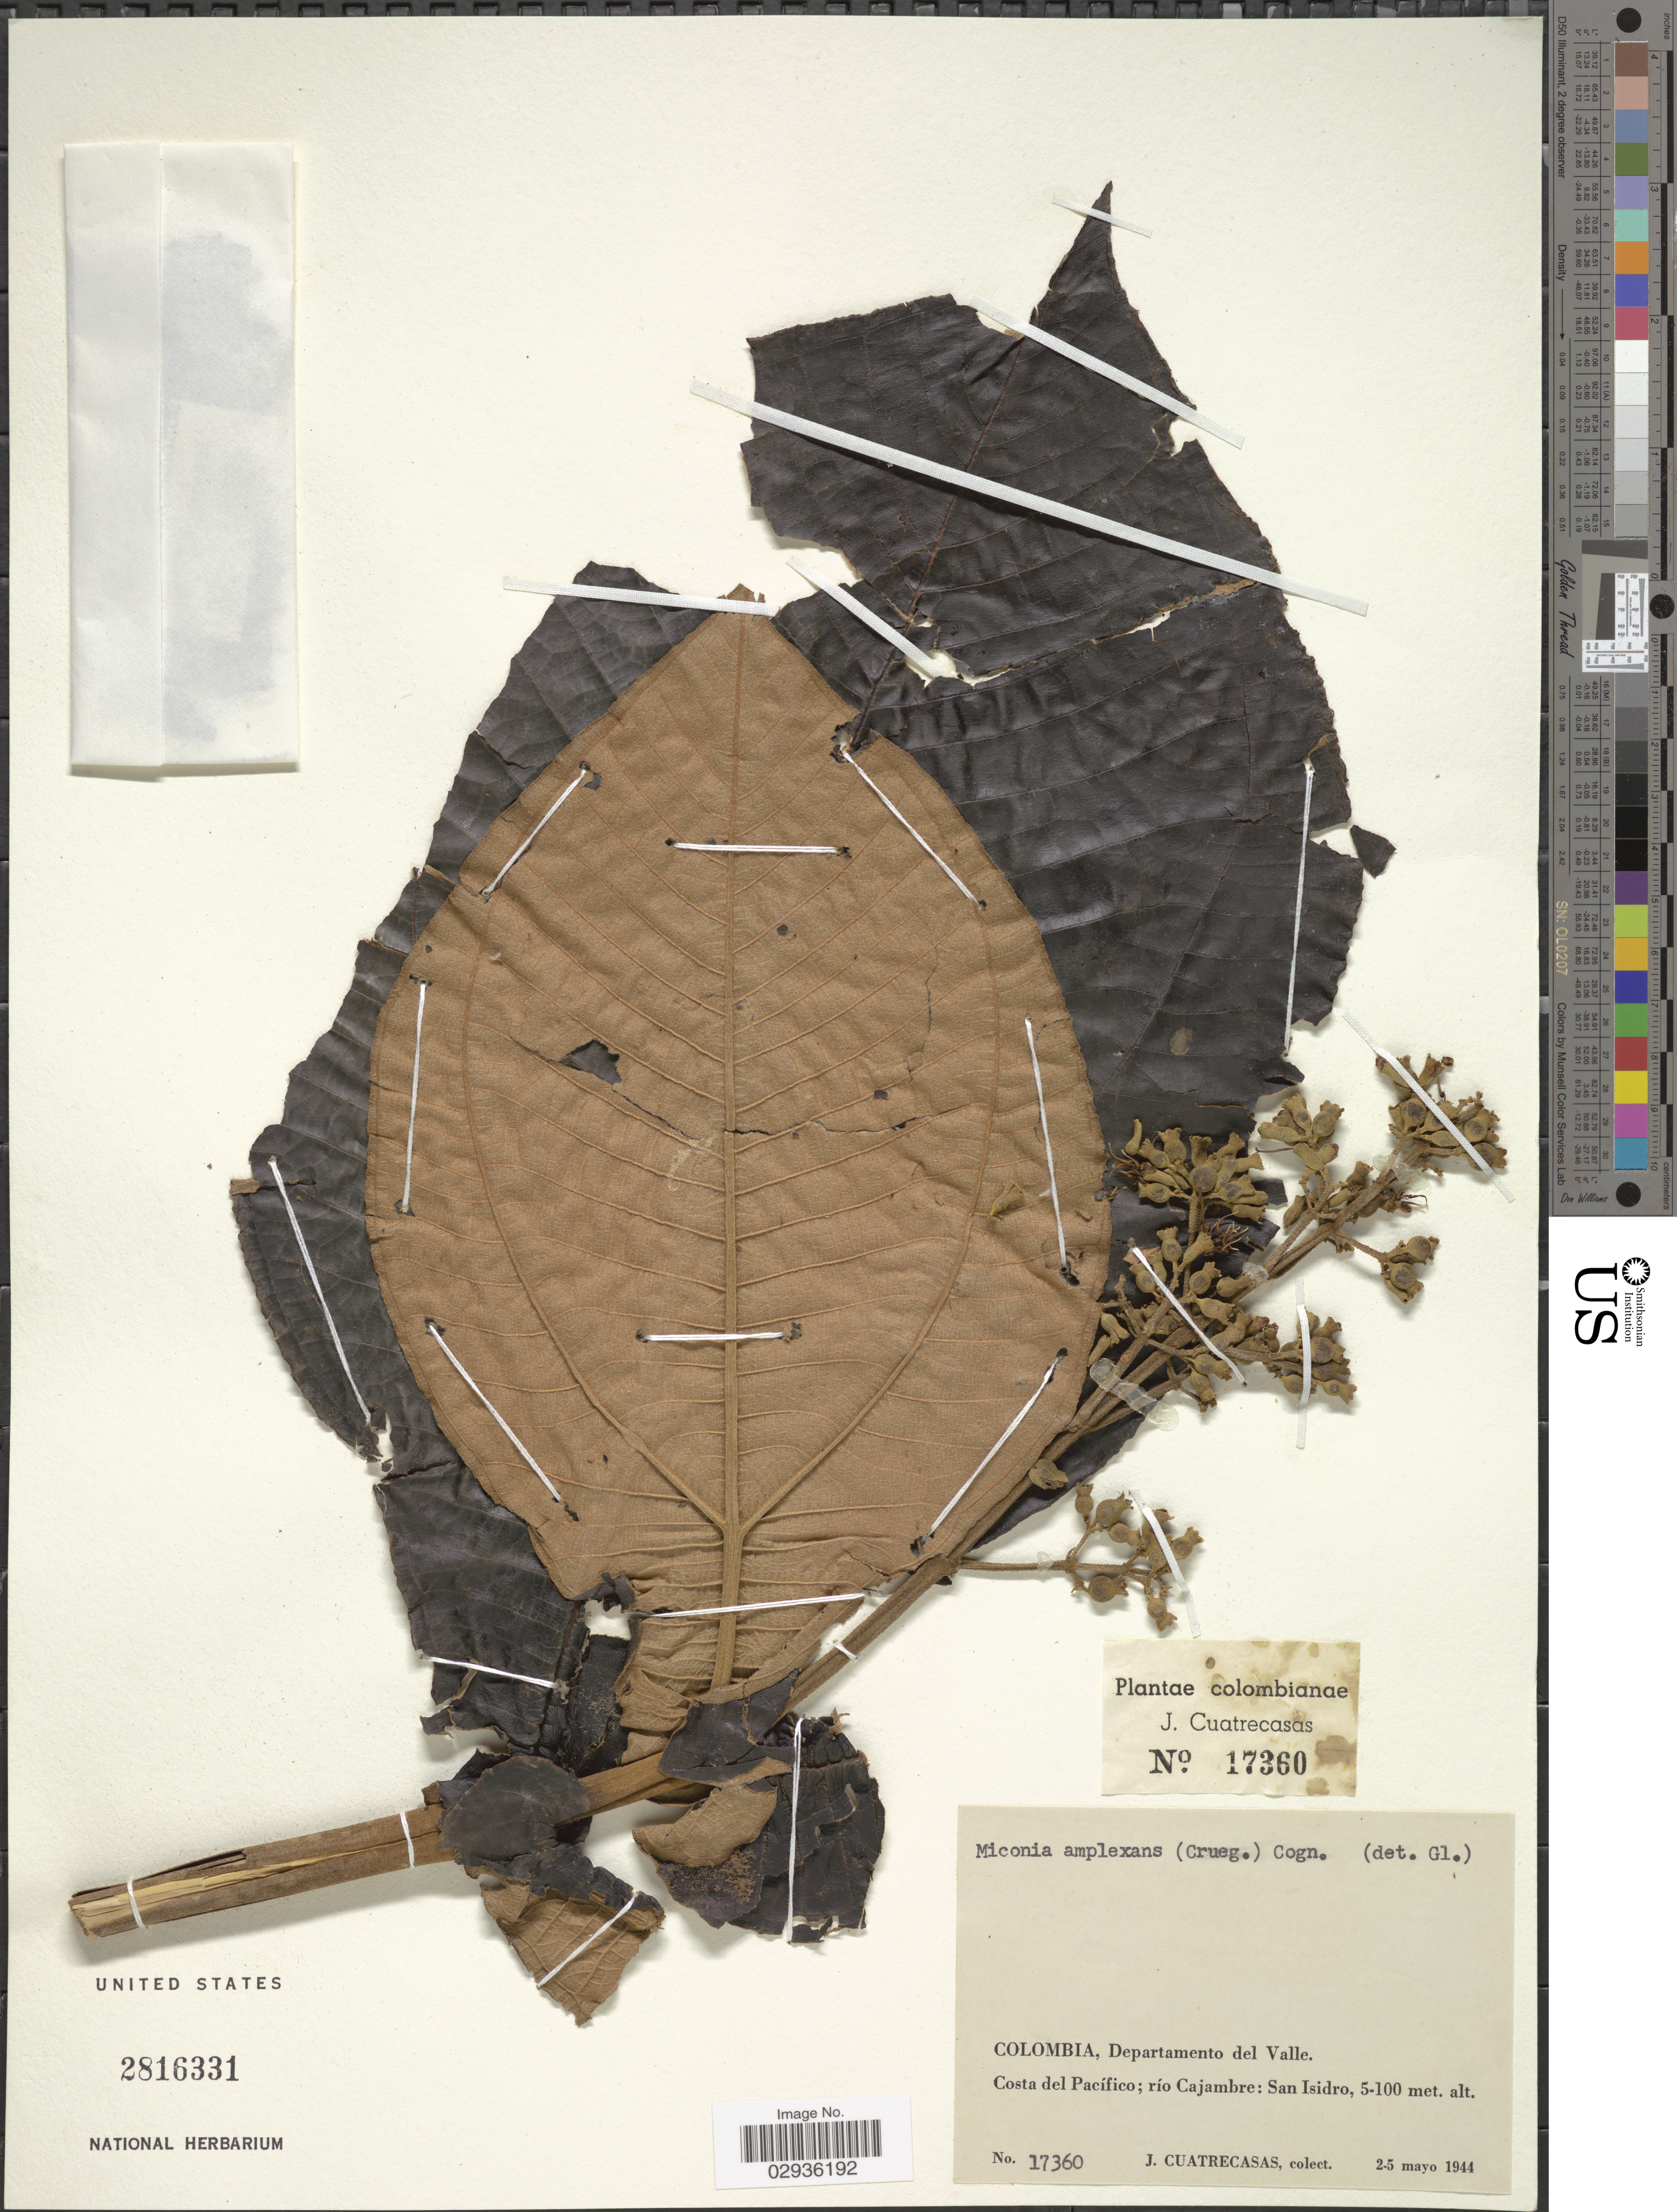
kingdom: Plantae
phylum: Tracheophyta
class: Magnoliopsida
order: Myrtales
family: Melastomataceae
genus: Miconia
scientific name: Miconia amplexans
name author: (Crueg.) Cogn.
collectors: J. Cuatrecasas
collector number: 17360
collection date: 1944-05-02/1944-05-05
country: Colombia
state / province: Valle del Cauca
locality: Departamento del Valle. Costa del Pacífico; río Cajambre: San Isidro.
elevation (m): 5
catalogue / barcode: US 2816331